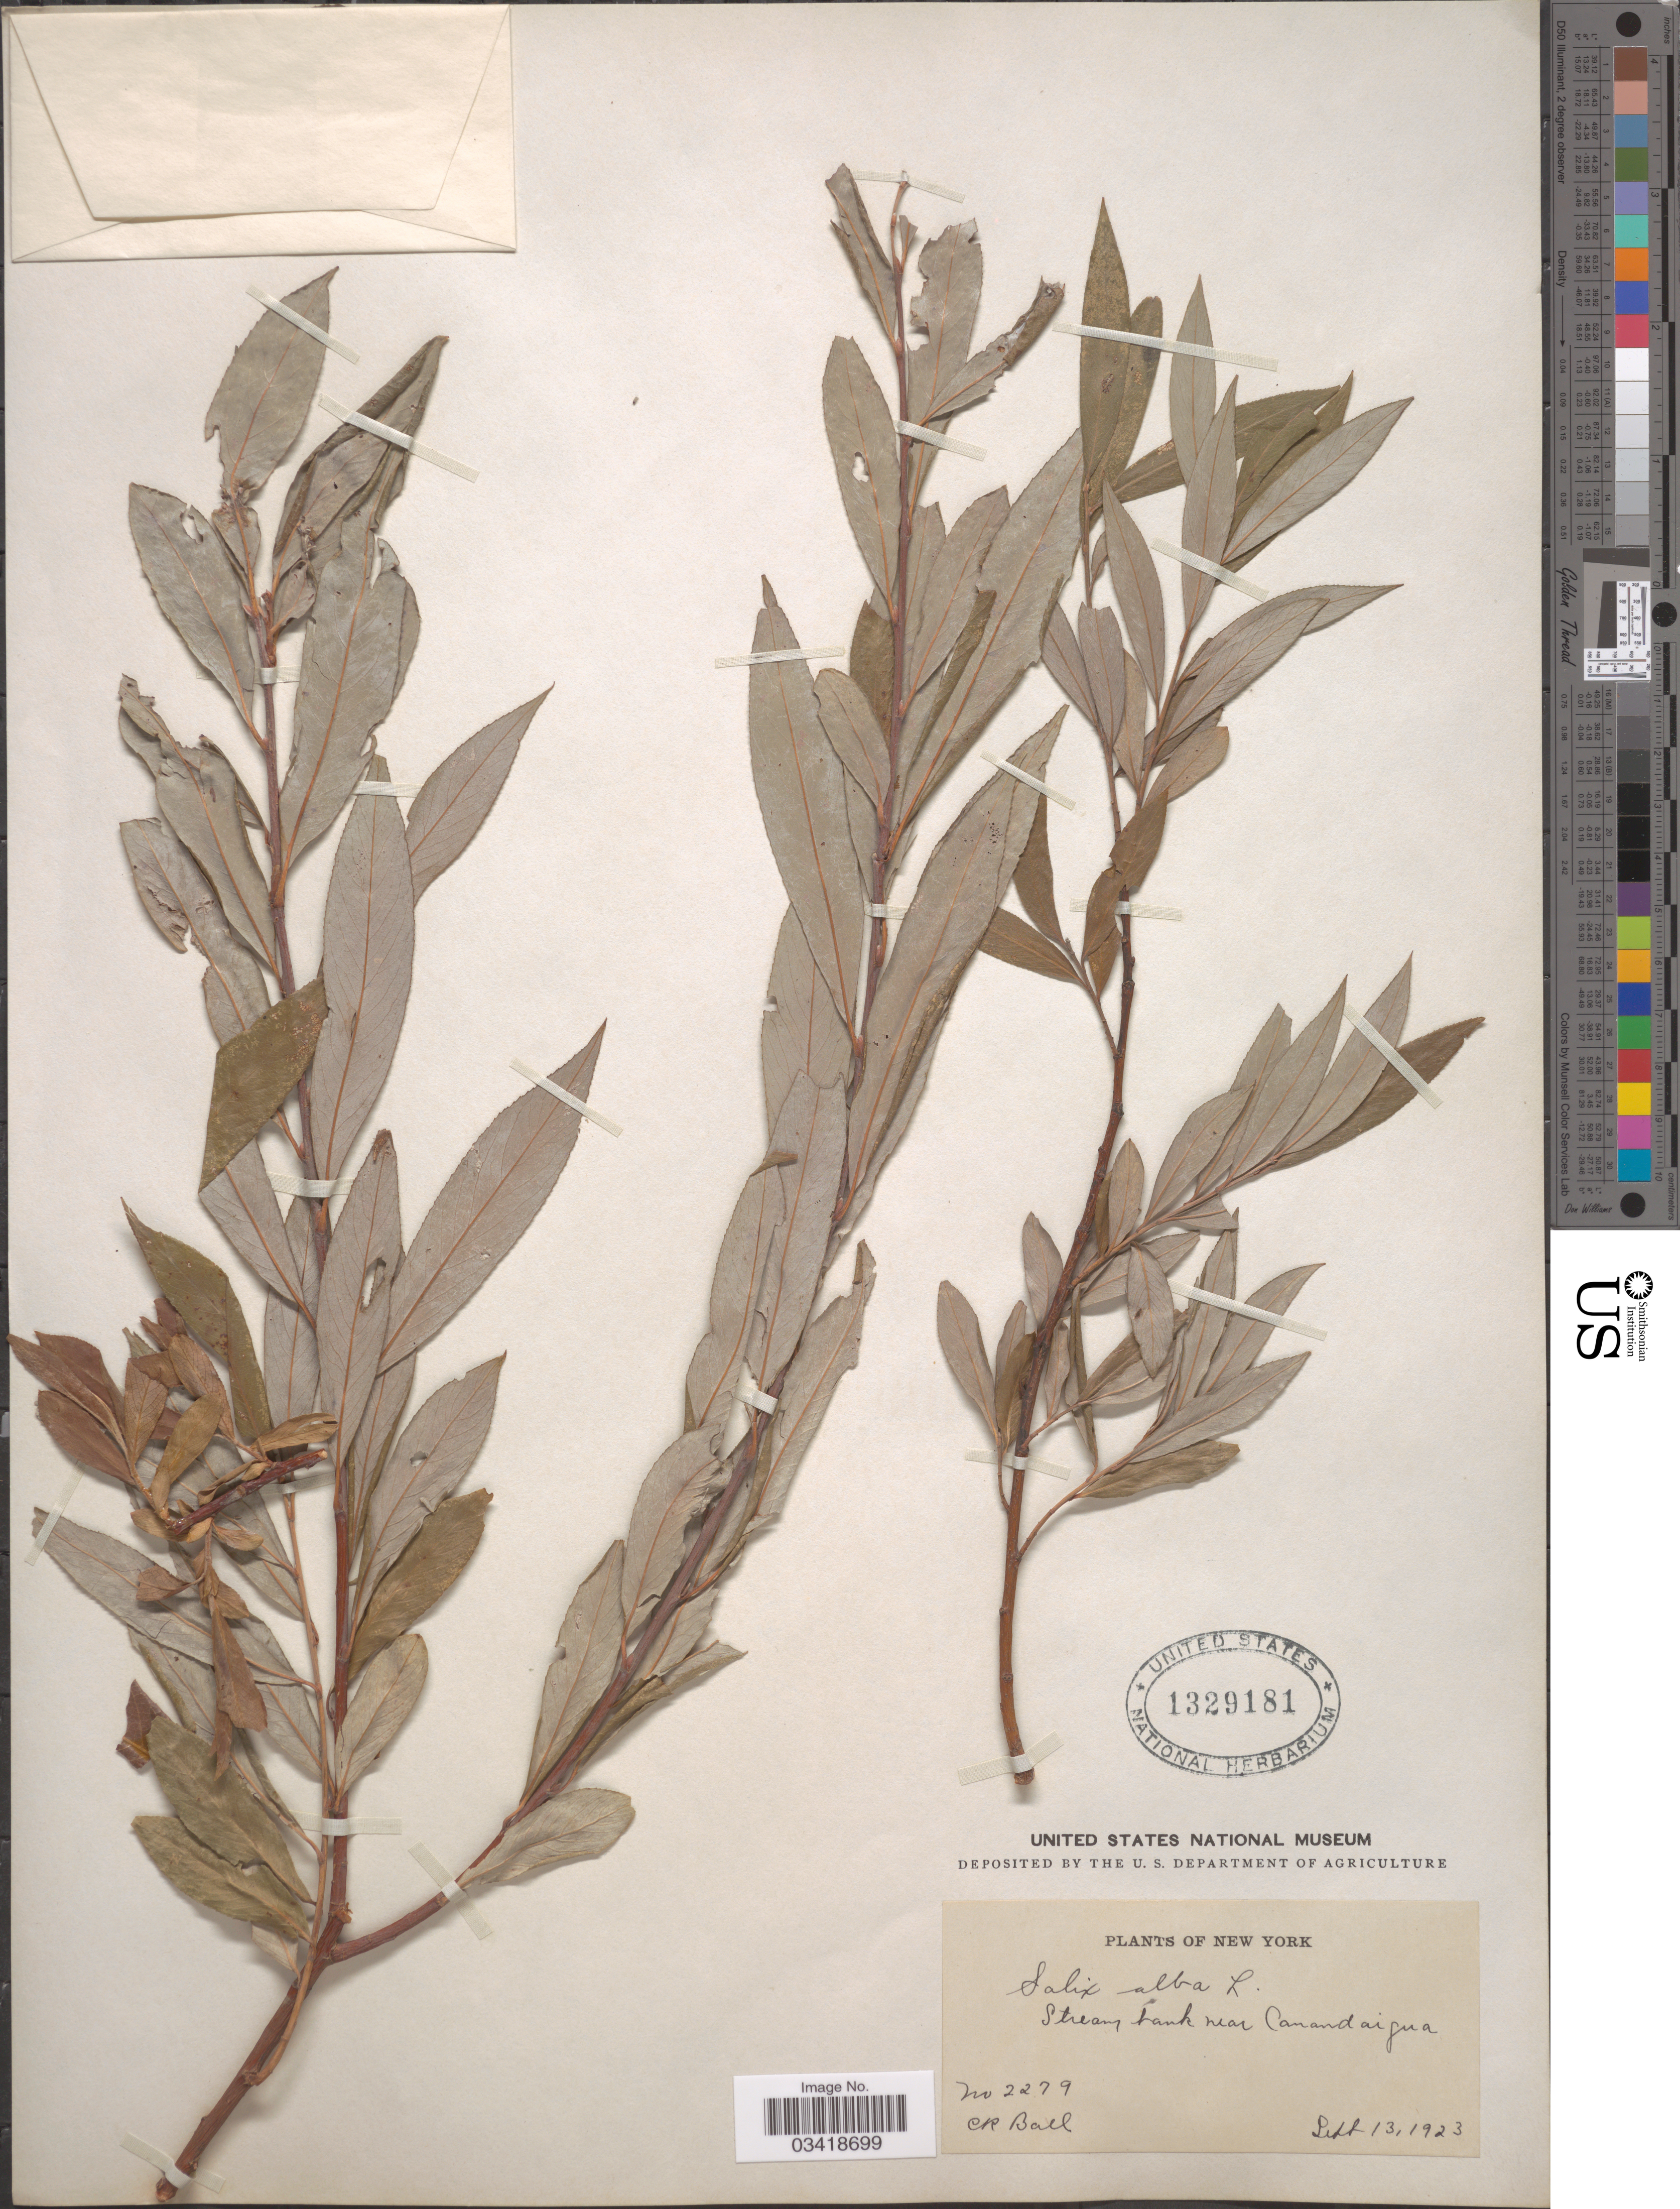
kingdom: Plantae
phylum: Tracheophyta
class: Magnoliopsida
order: Malpighiales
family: Salicaceae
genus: Salix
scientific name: Salix alba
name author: L.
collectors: C. R. Ball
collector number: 2279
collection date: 1923-09-13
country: United States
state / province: New York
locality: Stream bank near Canandaigua.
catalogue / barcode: US 1329181